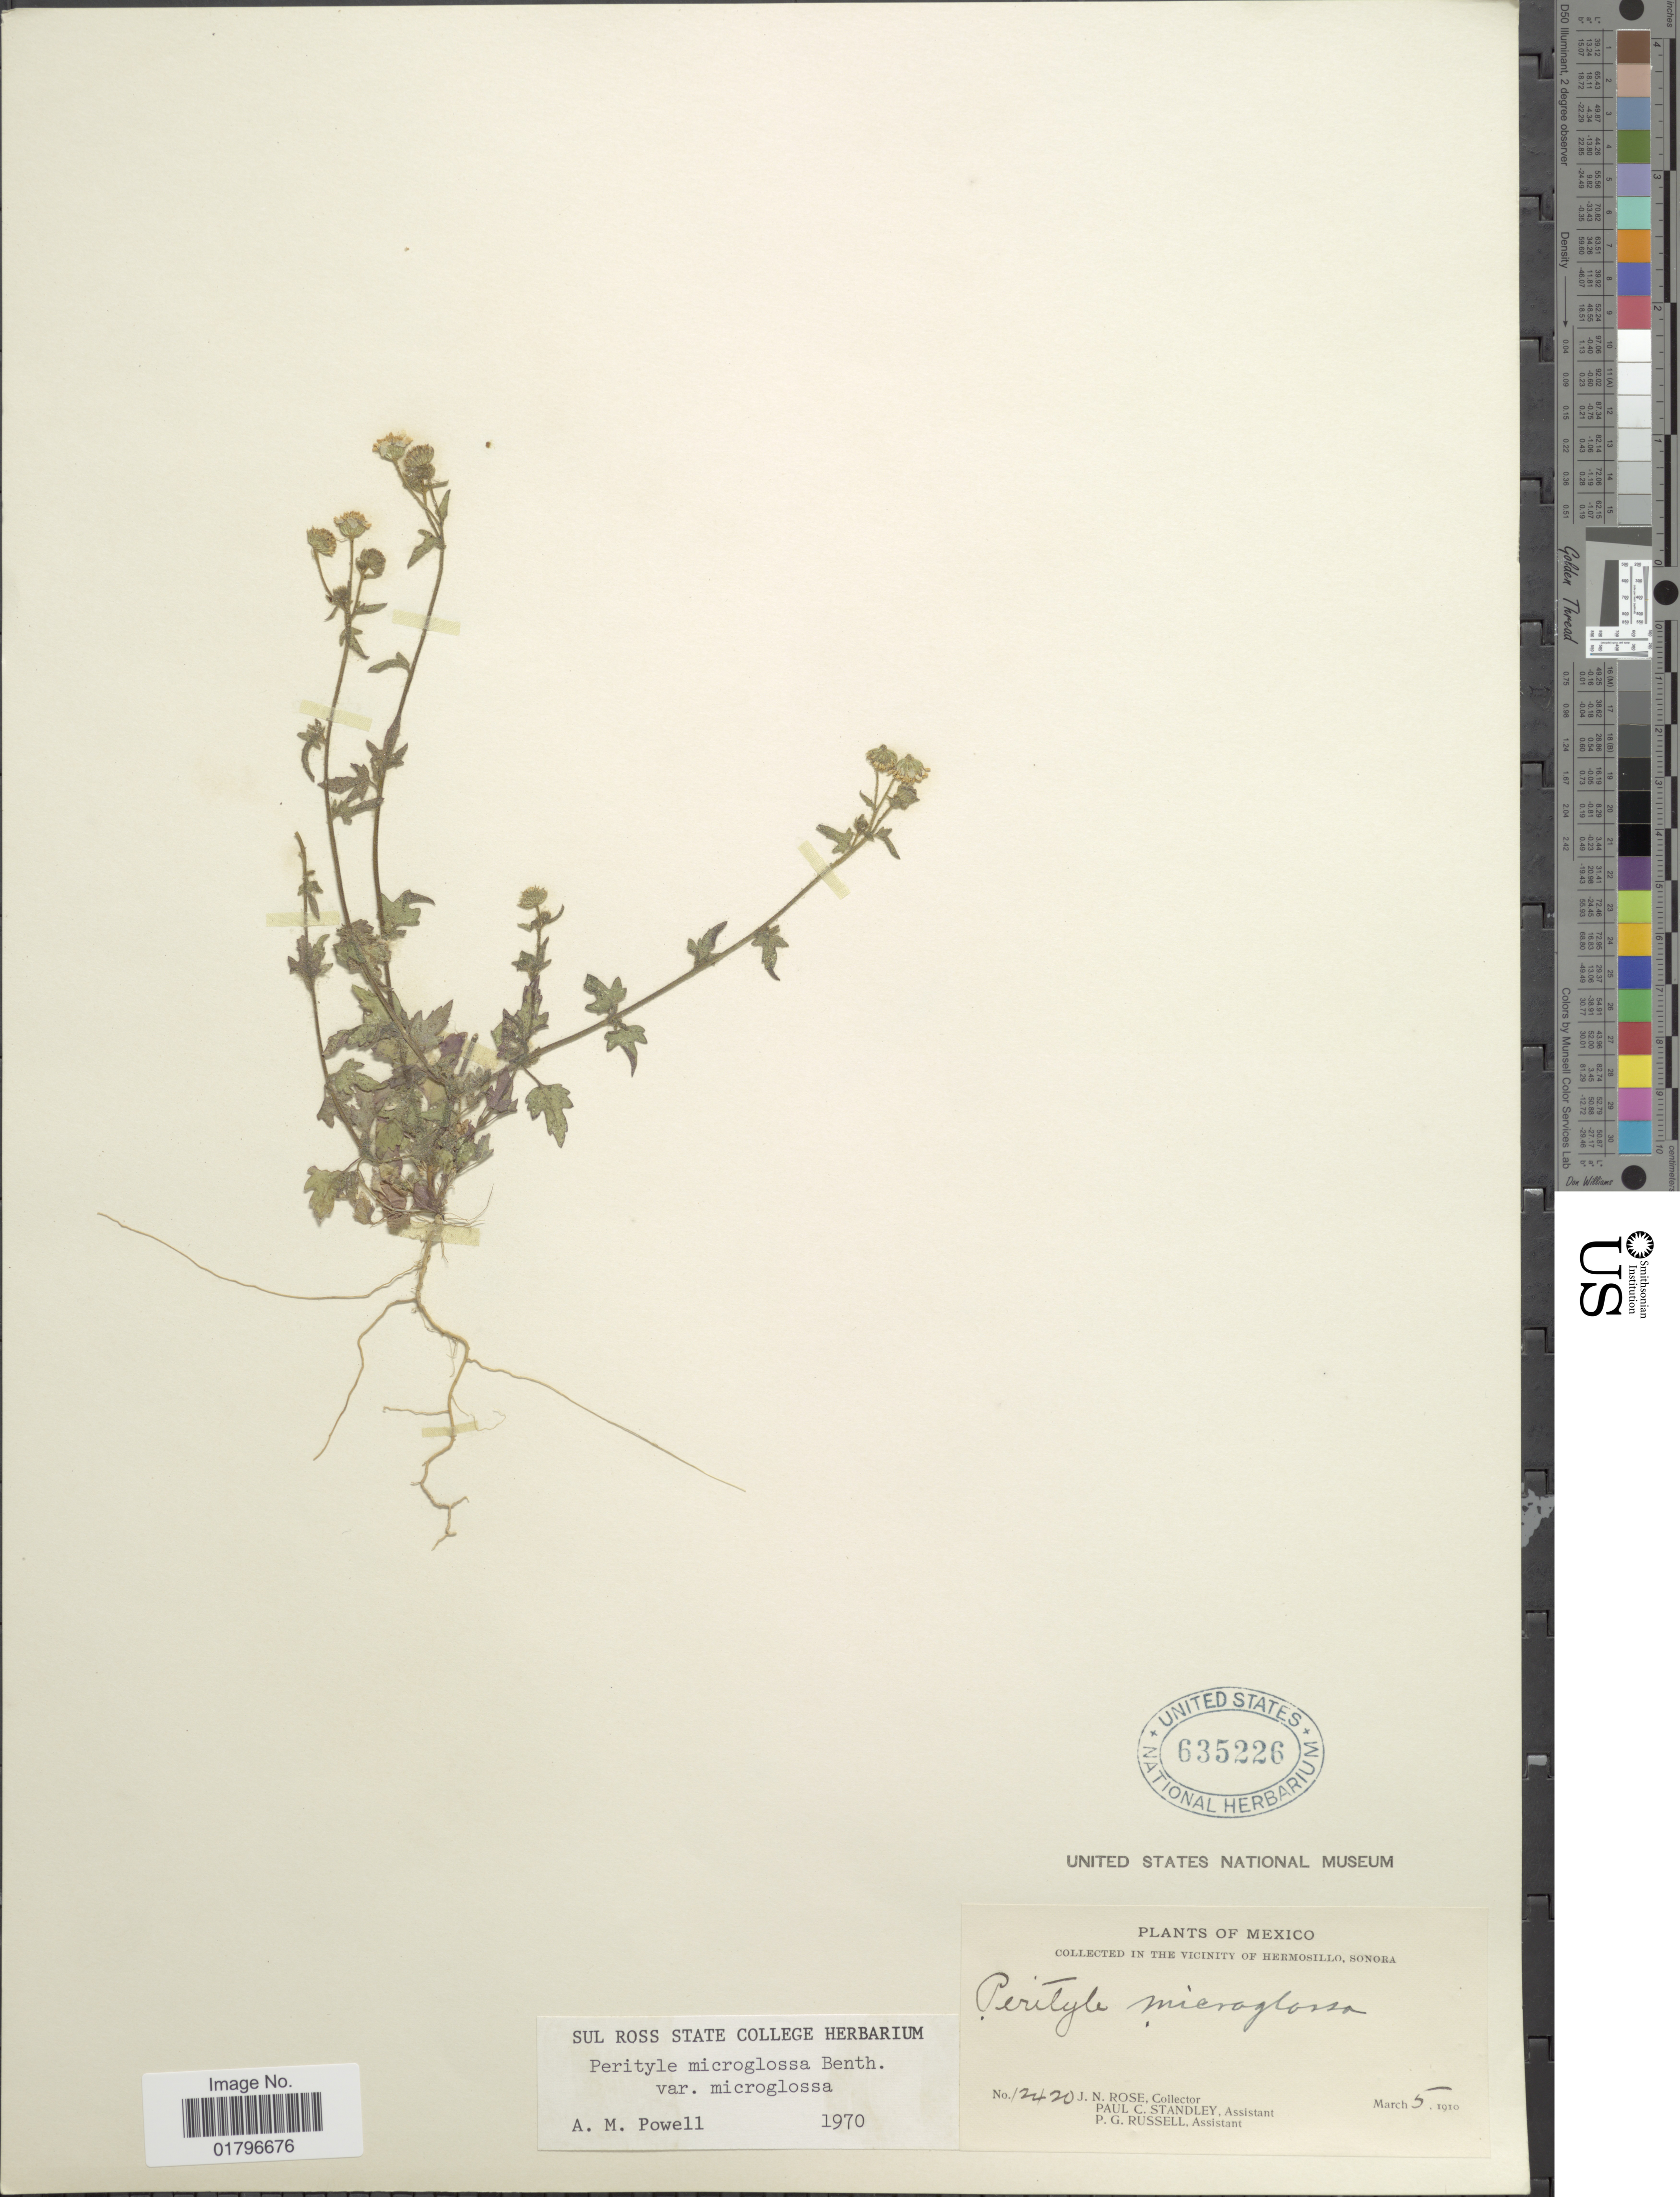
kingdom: Plantae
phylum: Tracheophyta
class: Magnoliopsida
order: Asterales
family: Asteraceae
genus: Perityle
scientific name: Perityle microglossa var. microglossa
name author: Benth.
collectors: J. N. Rose, P. C. Standley & P. G. Russell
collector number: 12420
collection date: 1910-03-05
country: Mexico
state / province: Sonora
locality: In the vicinity of Hermosillo, Sonora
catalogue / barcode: US 635226